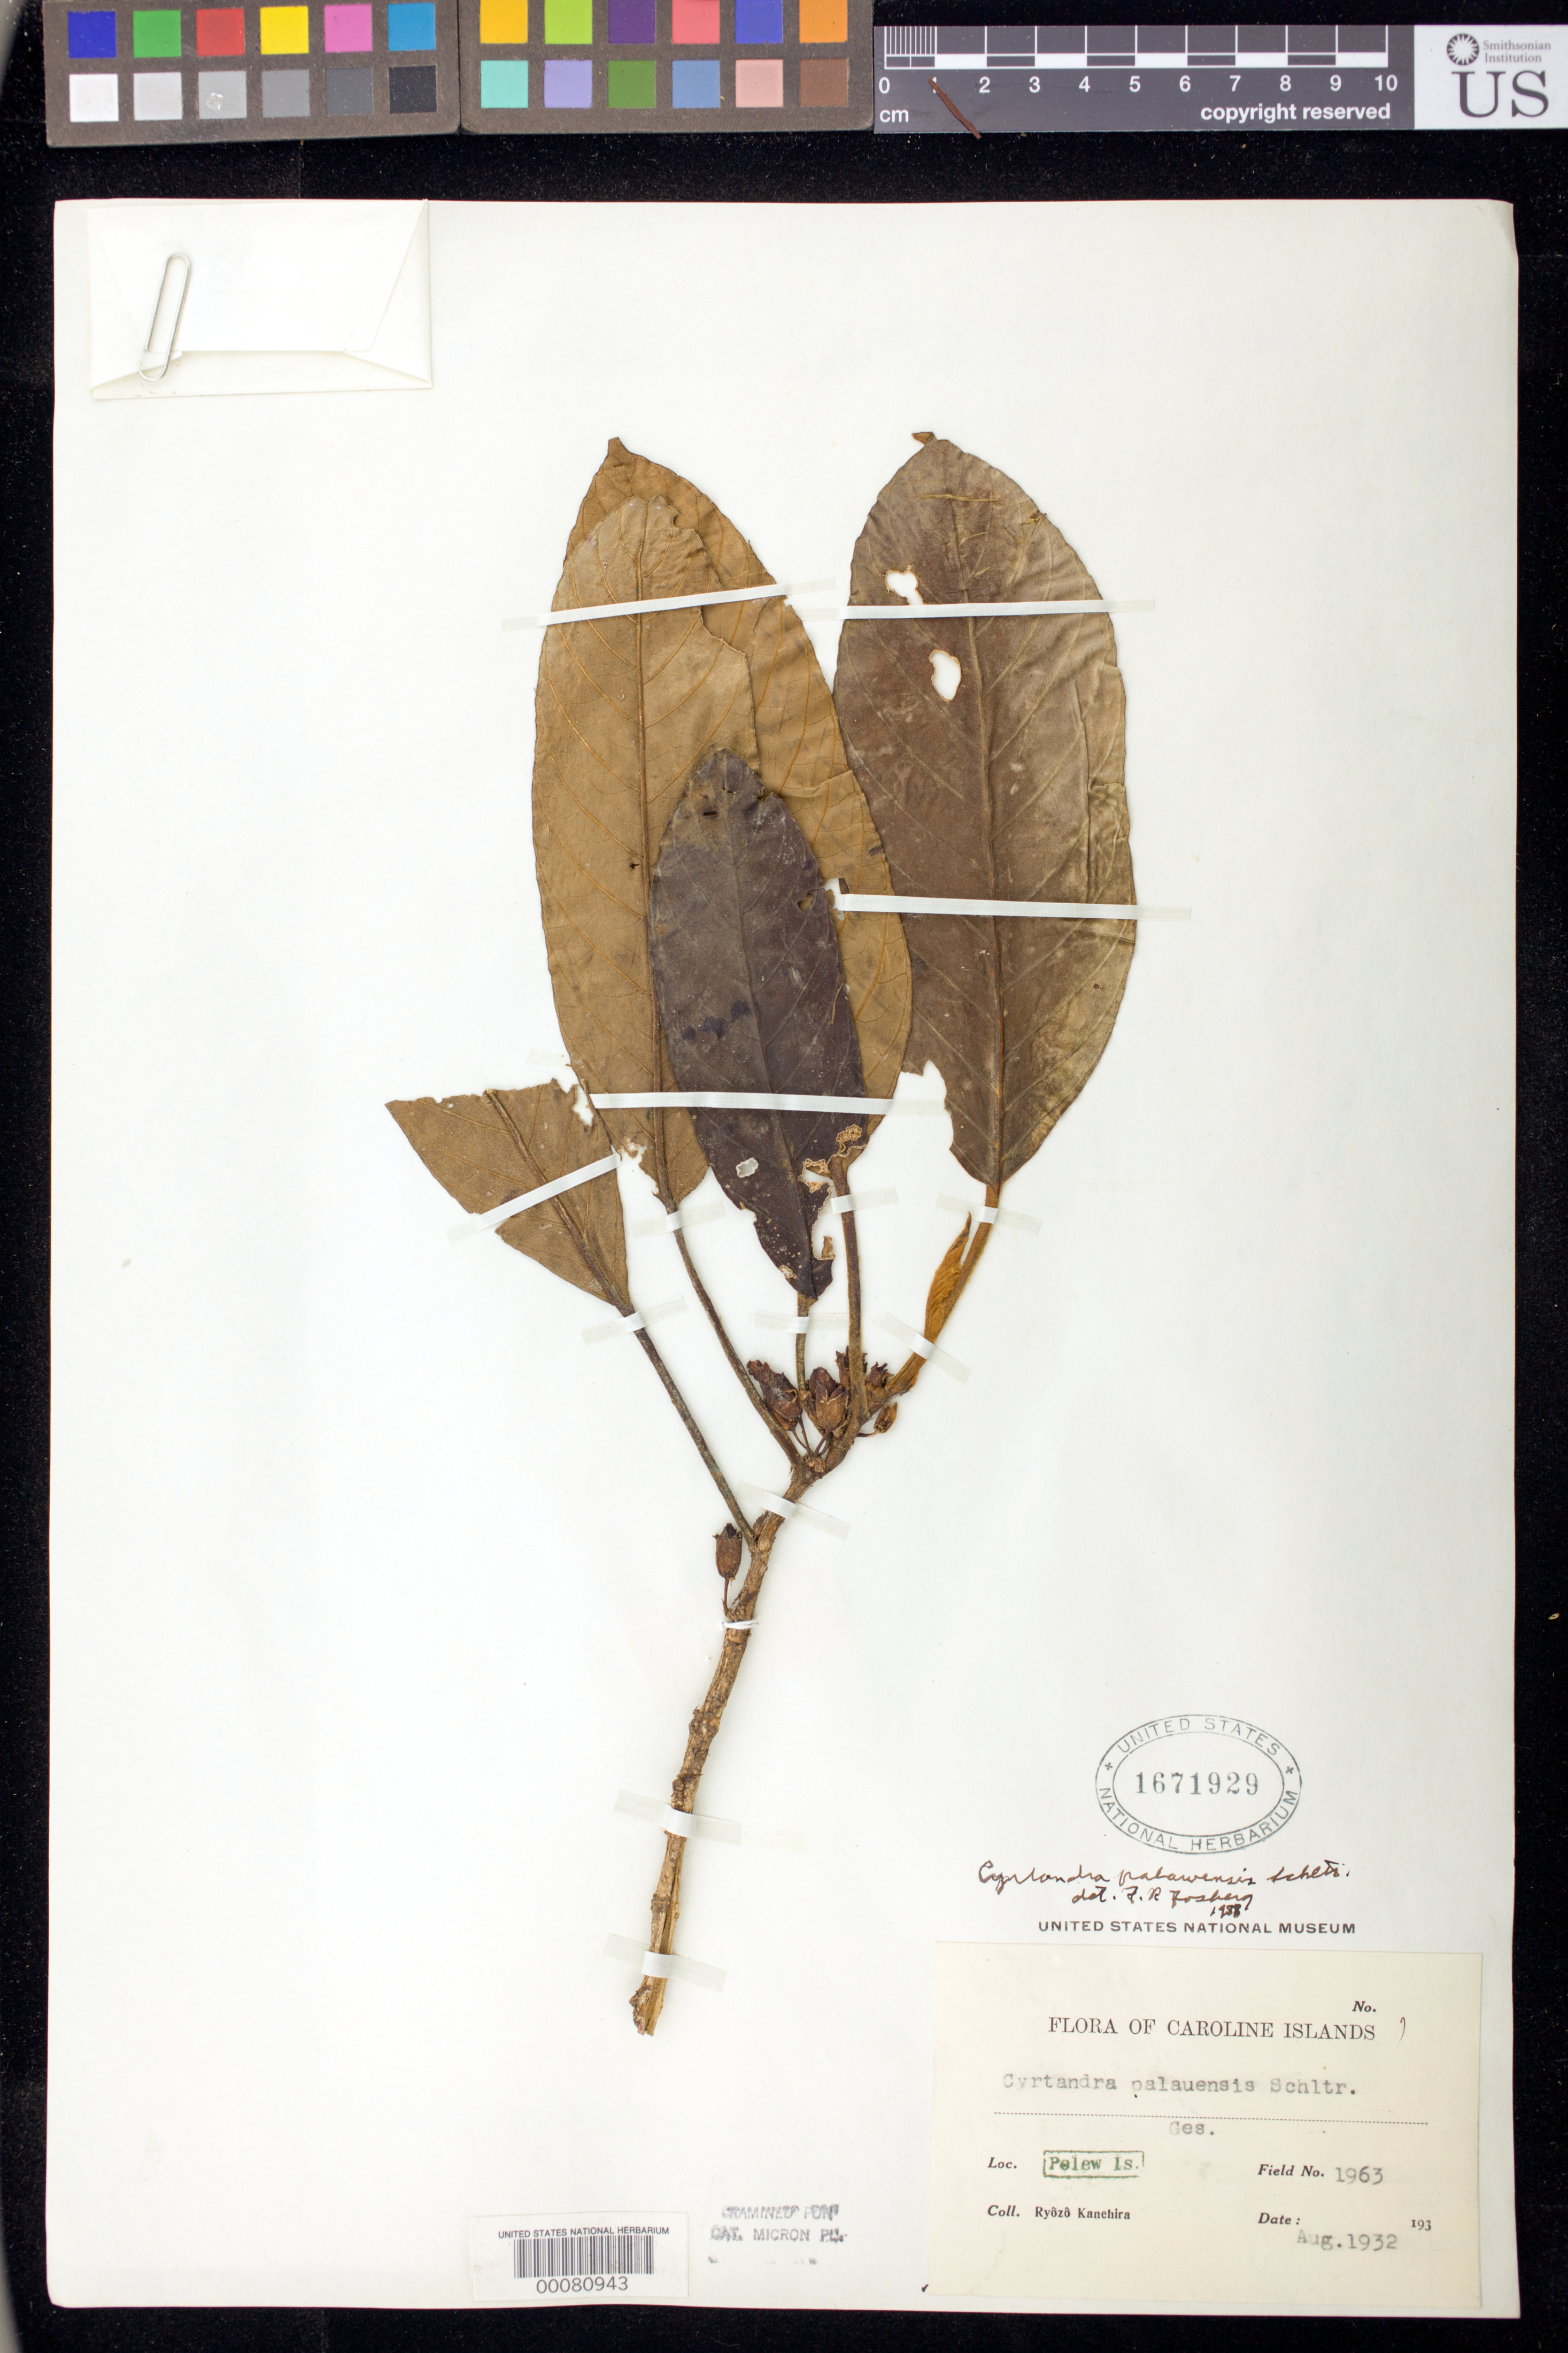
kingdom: Plantae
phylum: Tracheophyta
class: Magnoliopsida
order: Lamiales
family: Gesneriaceae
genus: Cyrtandra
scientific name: Cyrtandra palawensis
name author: Schltr.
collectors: R. Kanehira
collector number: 1963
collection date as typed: Aug 1932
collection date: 1932-08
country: Palau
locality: Pelew is.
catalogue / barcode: US 1671929